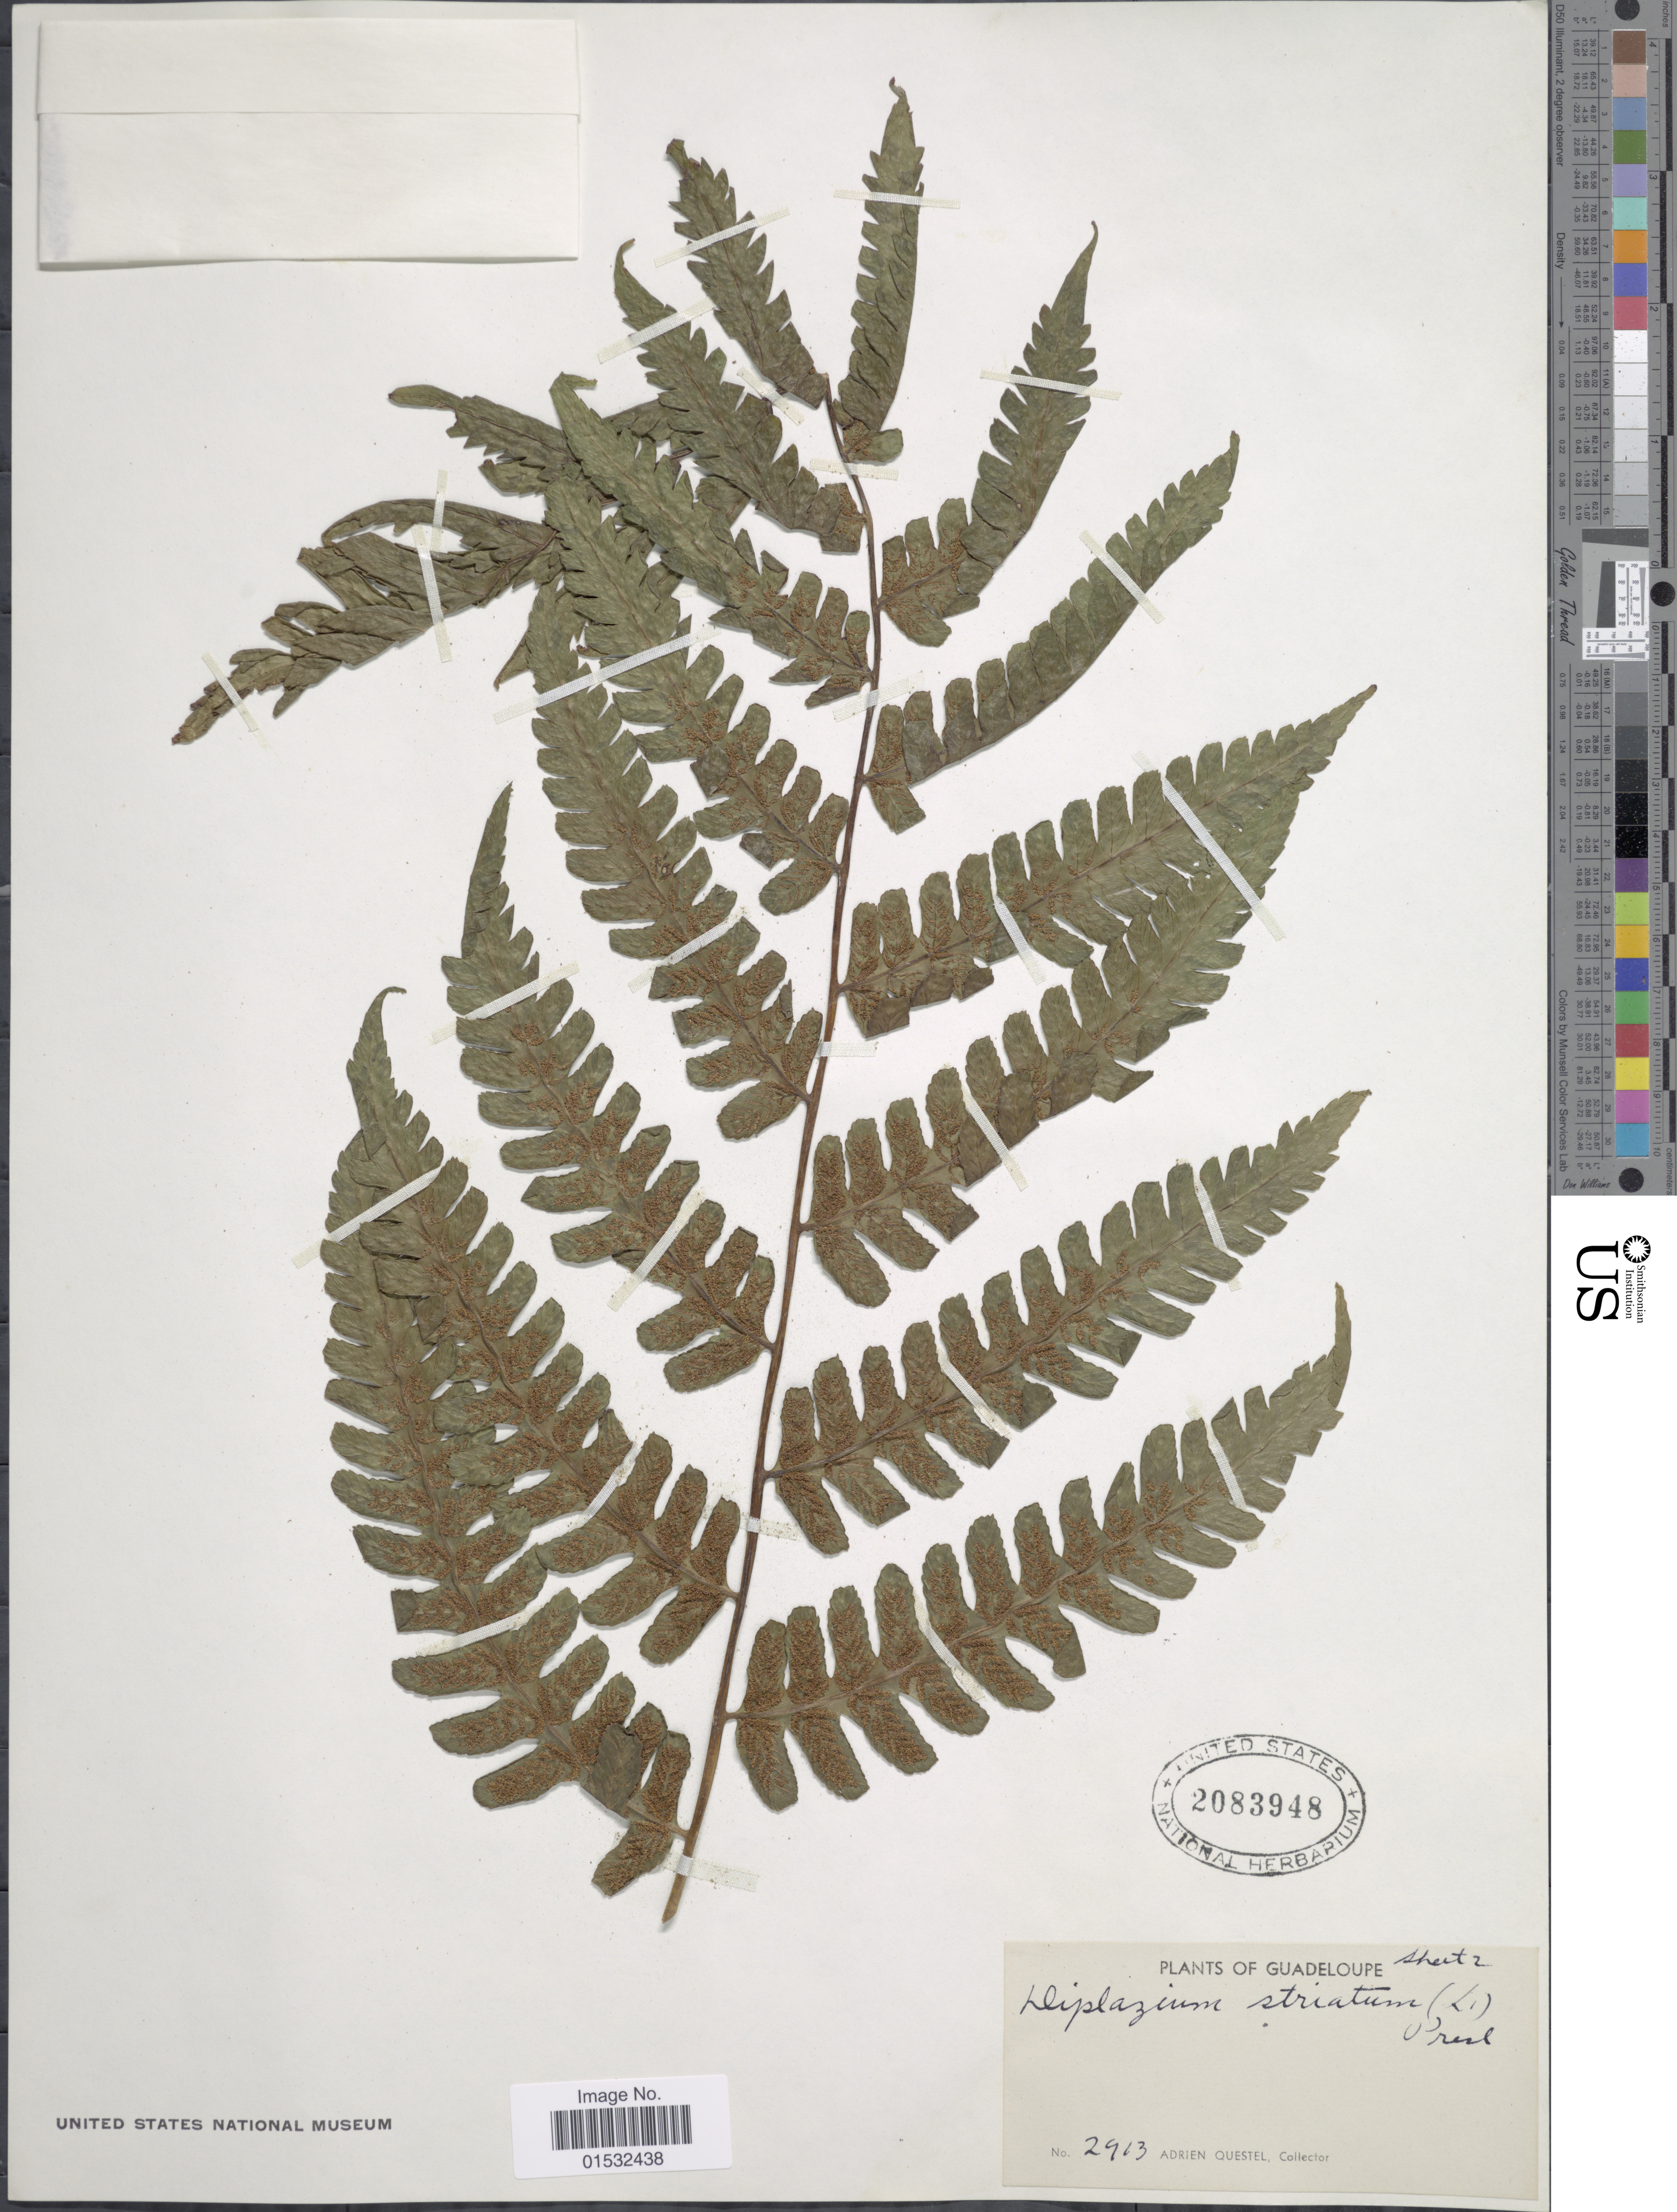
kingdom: Plantae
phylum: Tracheophyta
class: Polypodiopsida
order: Polypodiales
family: Athyriaceae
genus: Diplazium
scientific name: Diplazium striatum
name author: (L.) C. Presl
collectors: A. Questel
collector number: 2913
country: Guadeloupe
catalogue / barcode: US 2083948